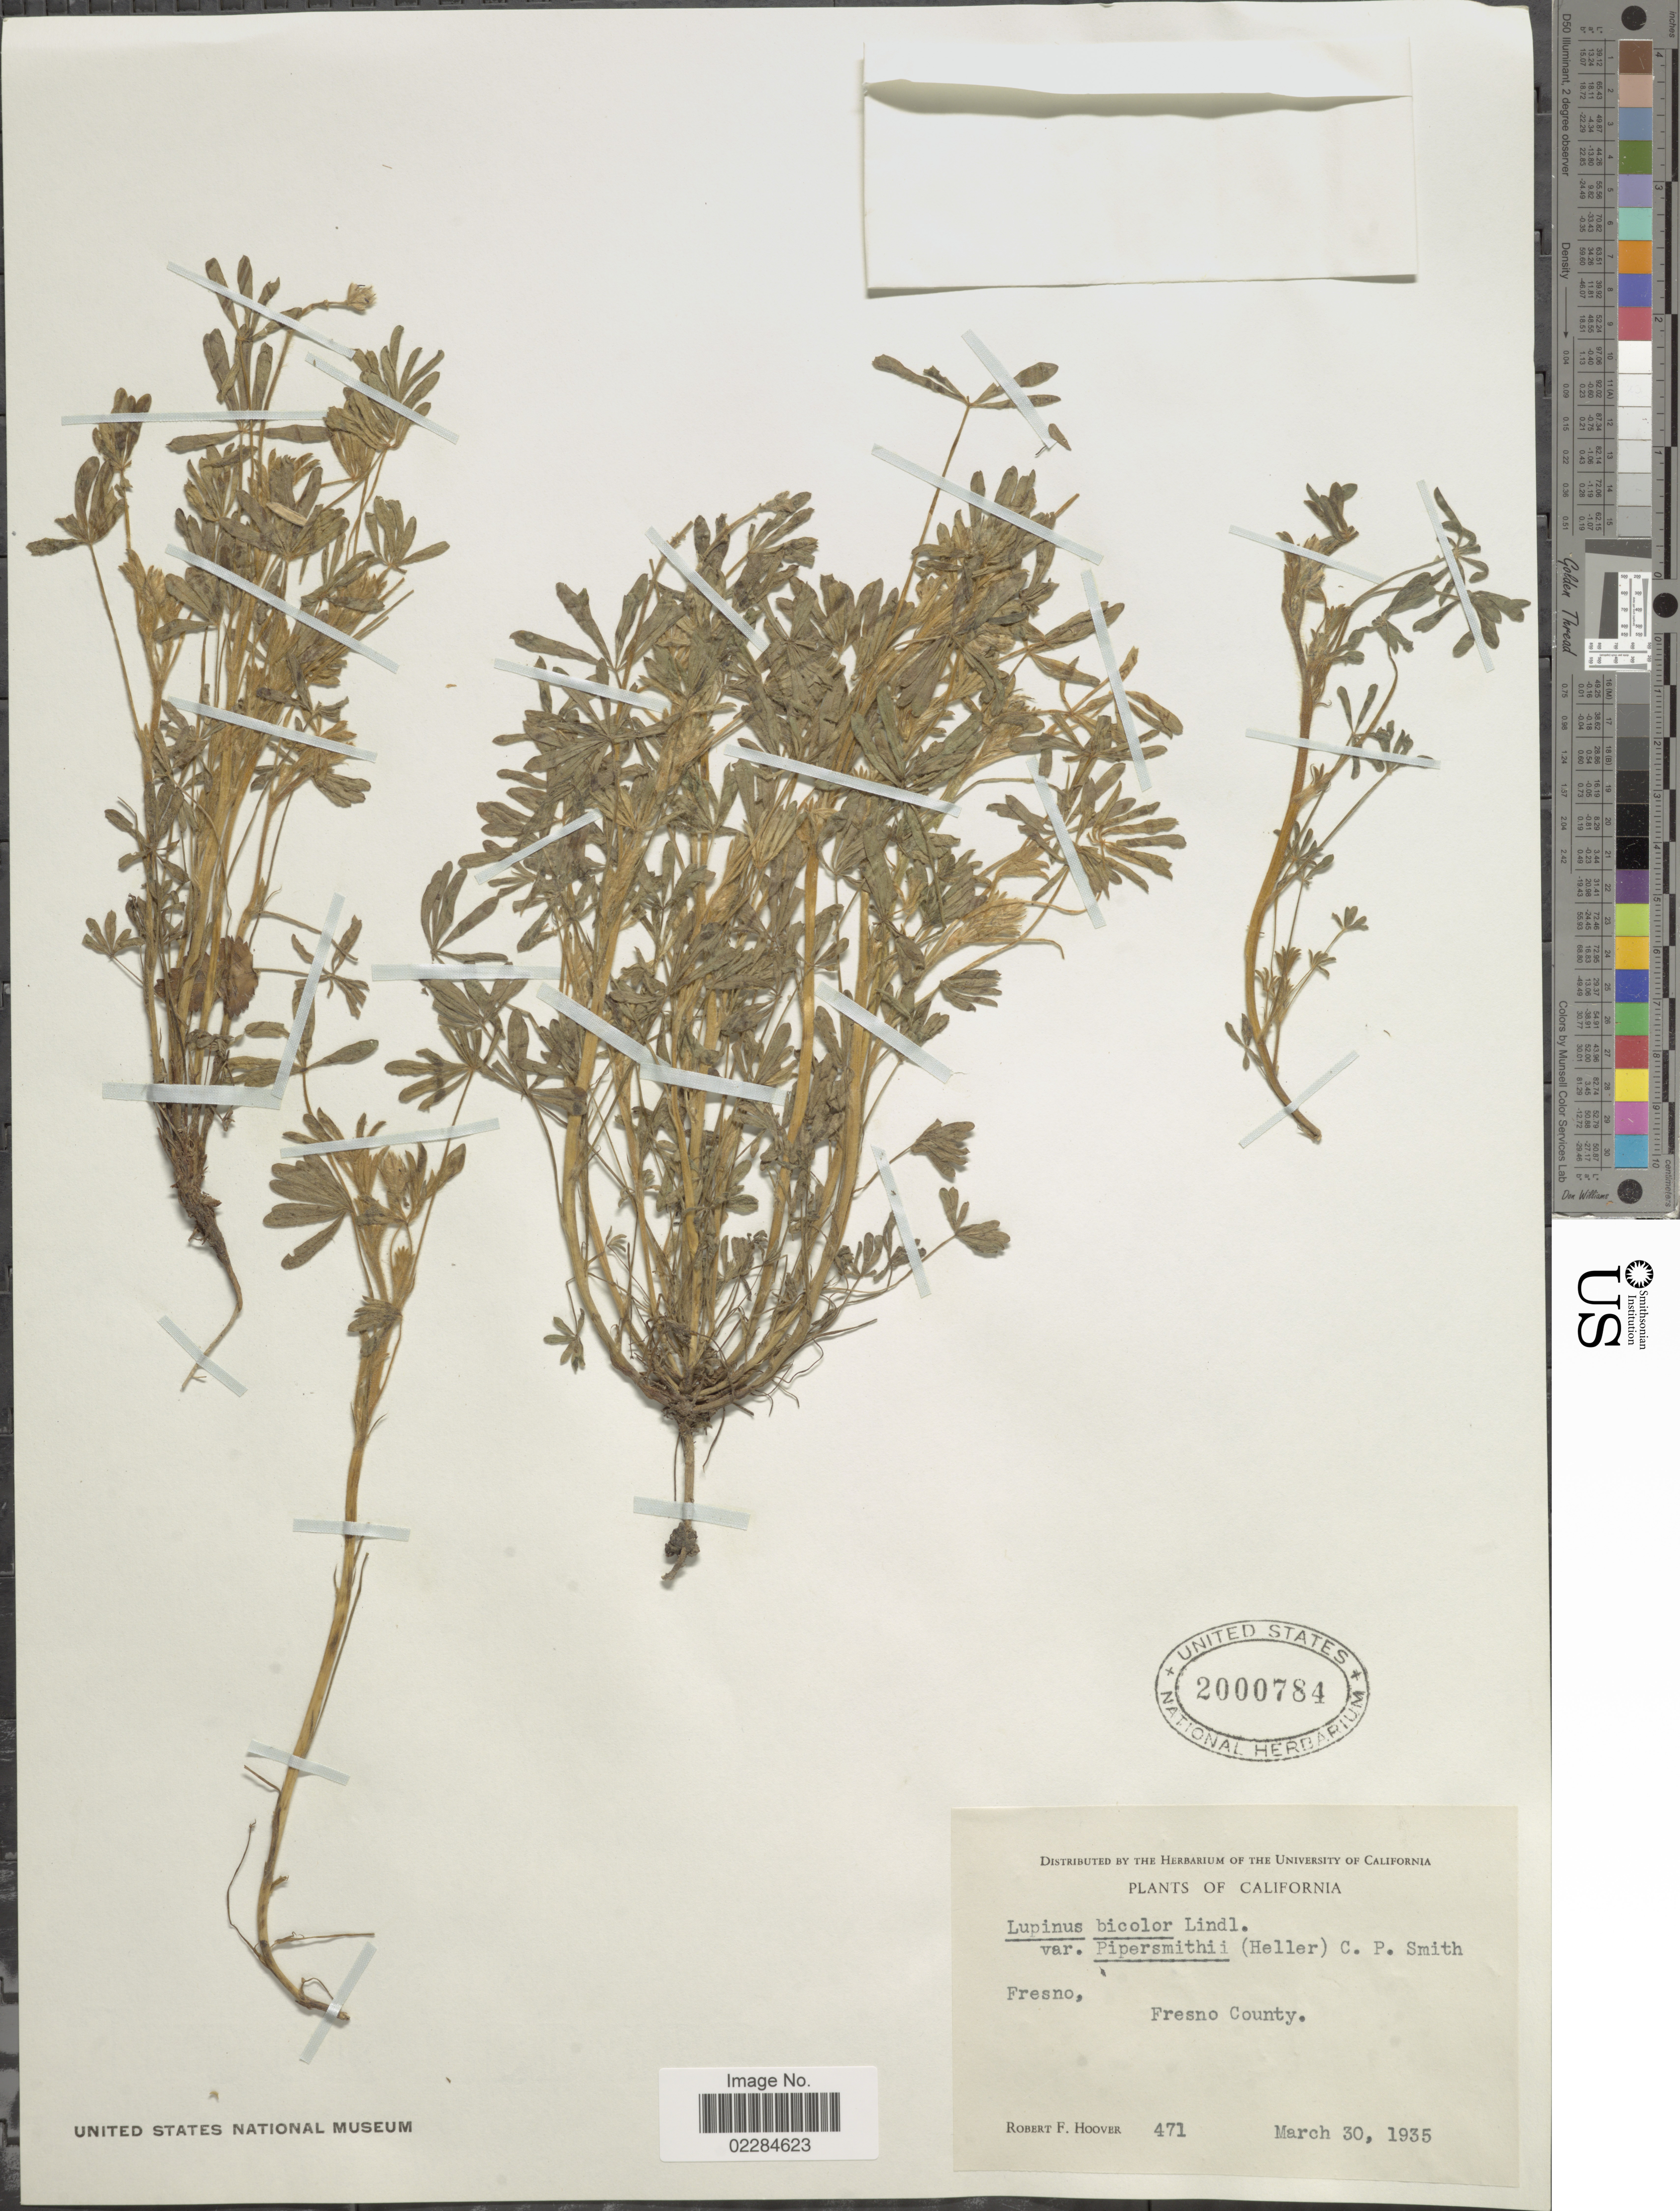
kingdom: Plantae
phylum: Tracheophyta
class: Magnoliopsida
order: Fabales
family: Fabaceae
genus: Lupinus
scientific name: Lupinus bicolor var. pipersmithii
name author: (A. Heller) C.P. Sm.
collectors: R. F. Hoover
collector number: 471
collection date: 1935-03-30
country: United States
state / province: California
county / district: Fresno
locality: Fresno, Fresno County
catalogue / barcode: US 2000784